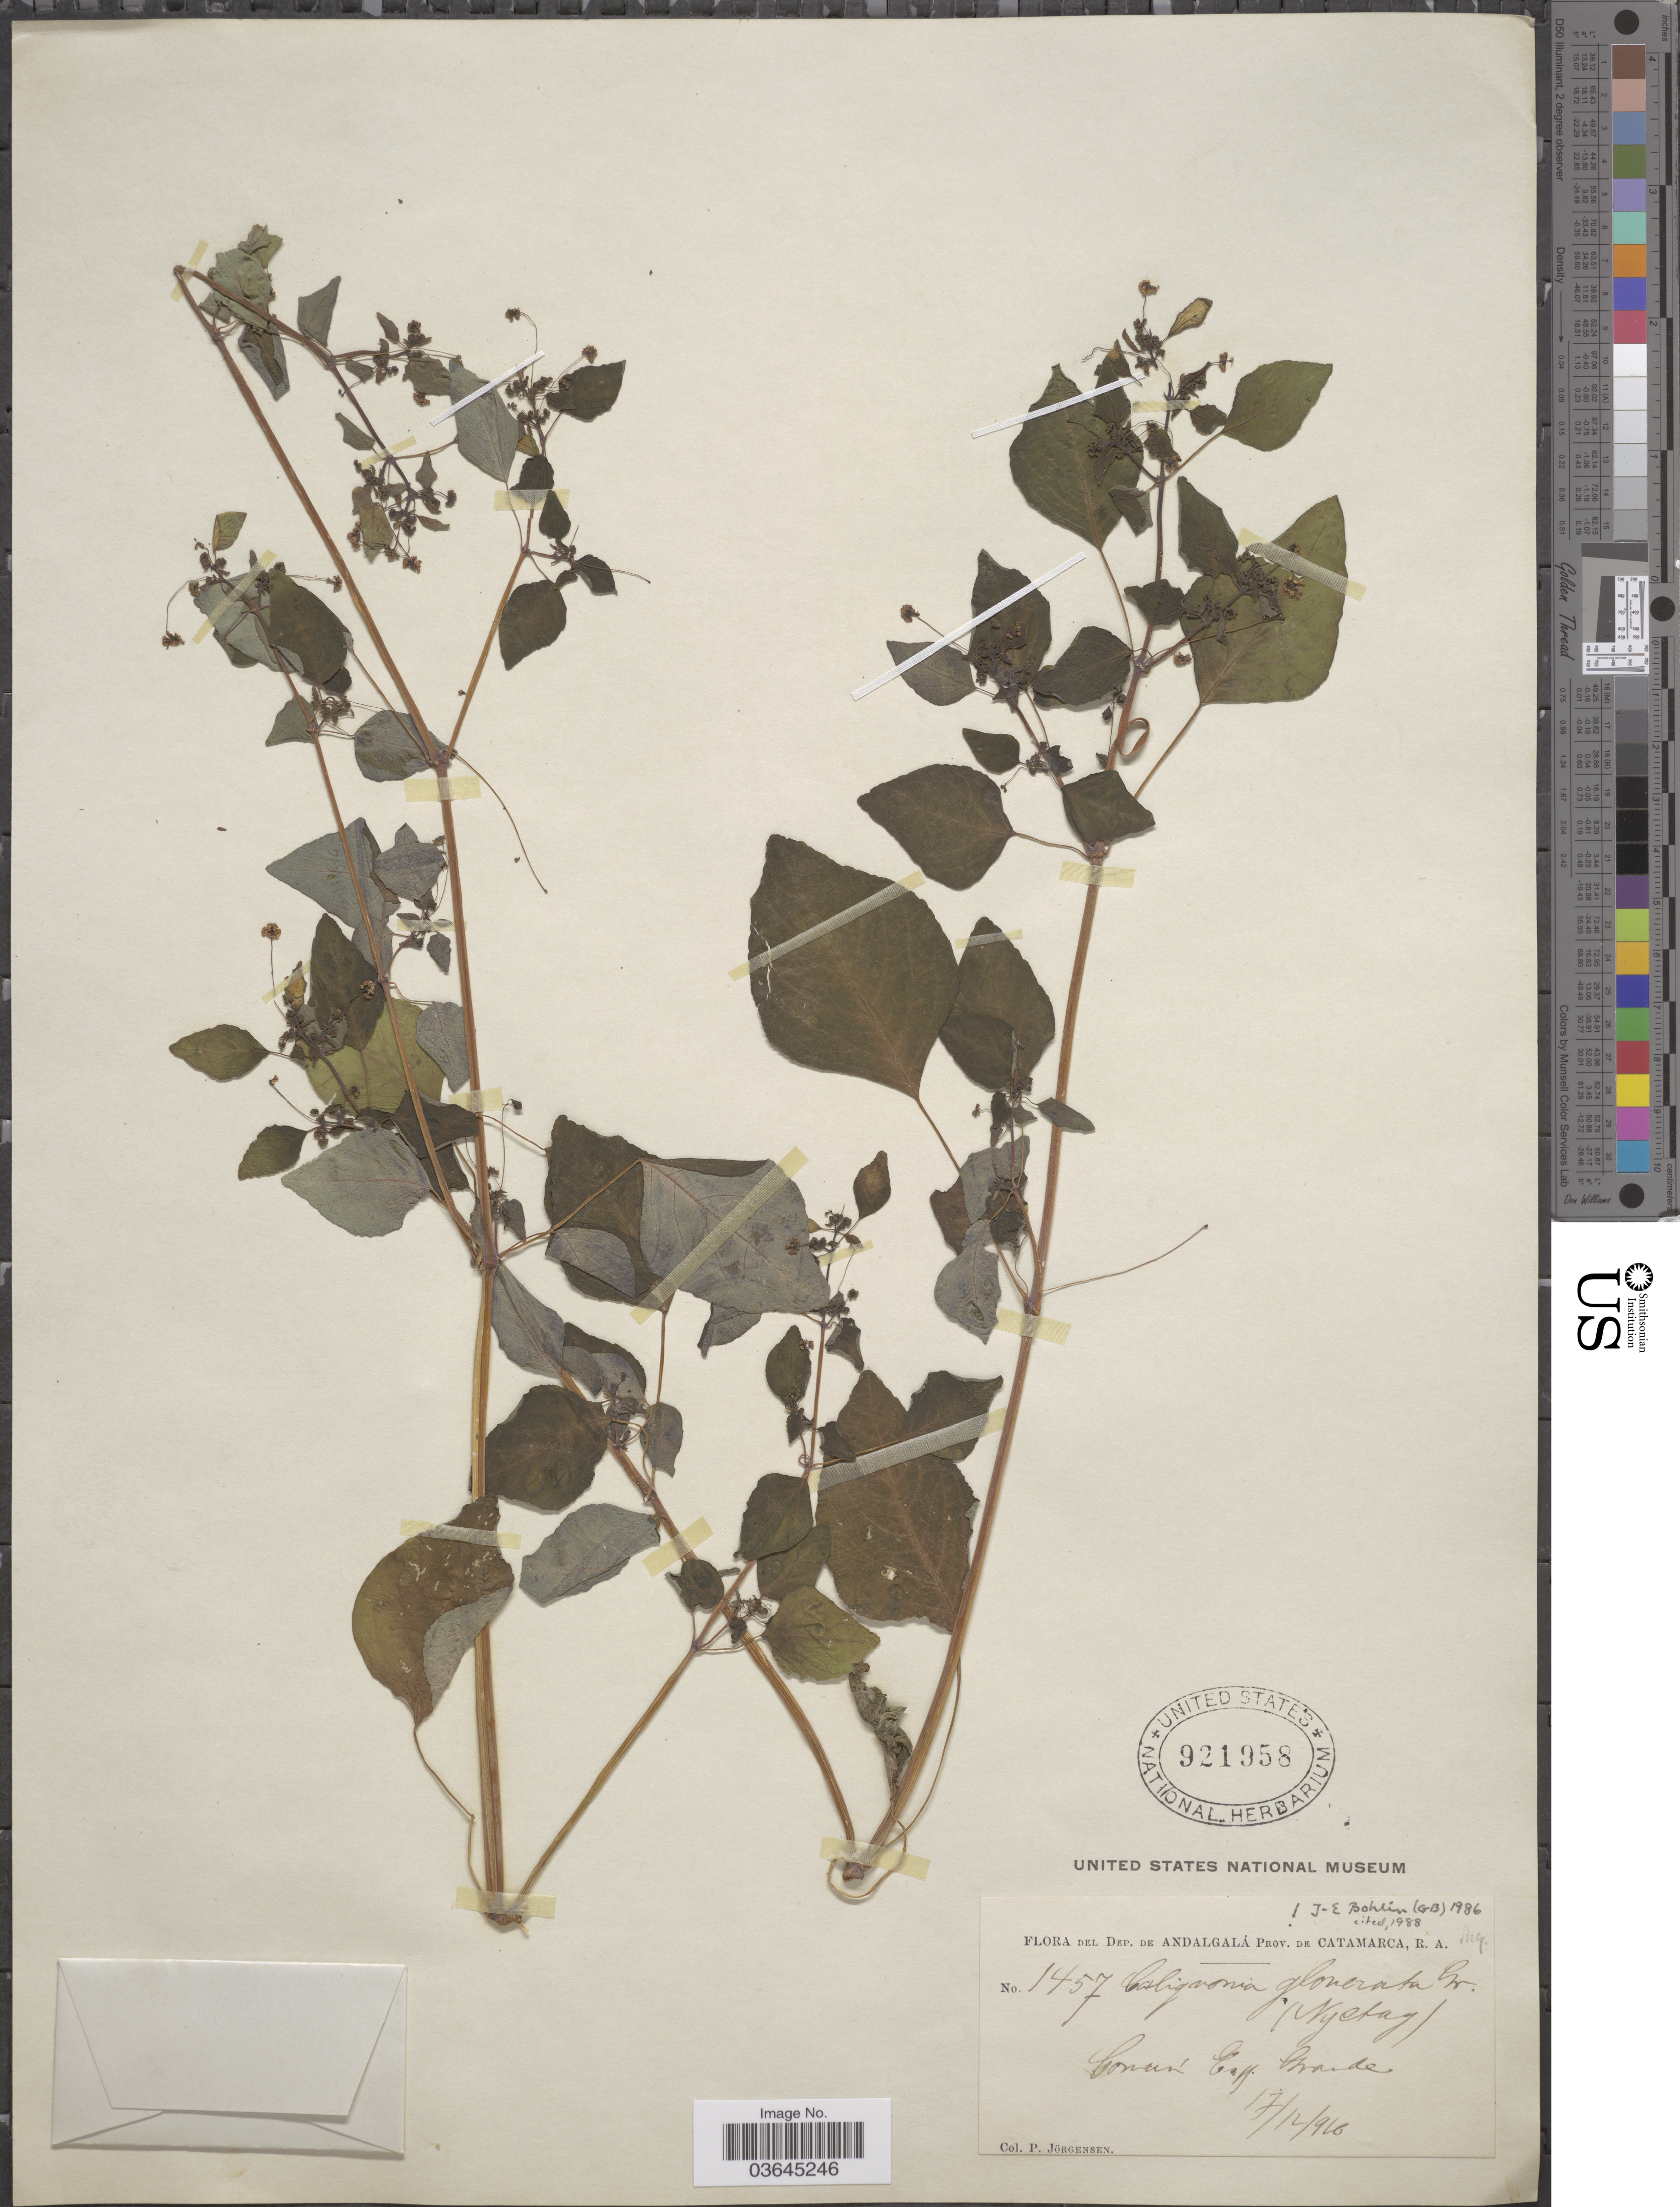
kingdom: Plantae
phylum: Tracheophyta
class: Magnoliopsida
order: Caryophyllales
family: Nyctaginaceae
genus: Colignonia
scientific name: Colignonia glomerata var. glomerata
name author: Griseb.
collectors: P. Jörgensen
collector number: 1457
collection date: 1916-12-17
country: Argentina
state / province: Catamarca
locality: Dep. de Andalgalá Prov. de Catamarca. Común Esq. Grande.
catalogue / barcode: US 921958